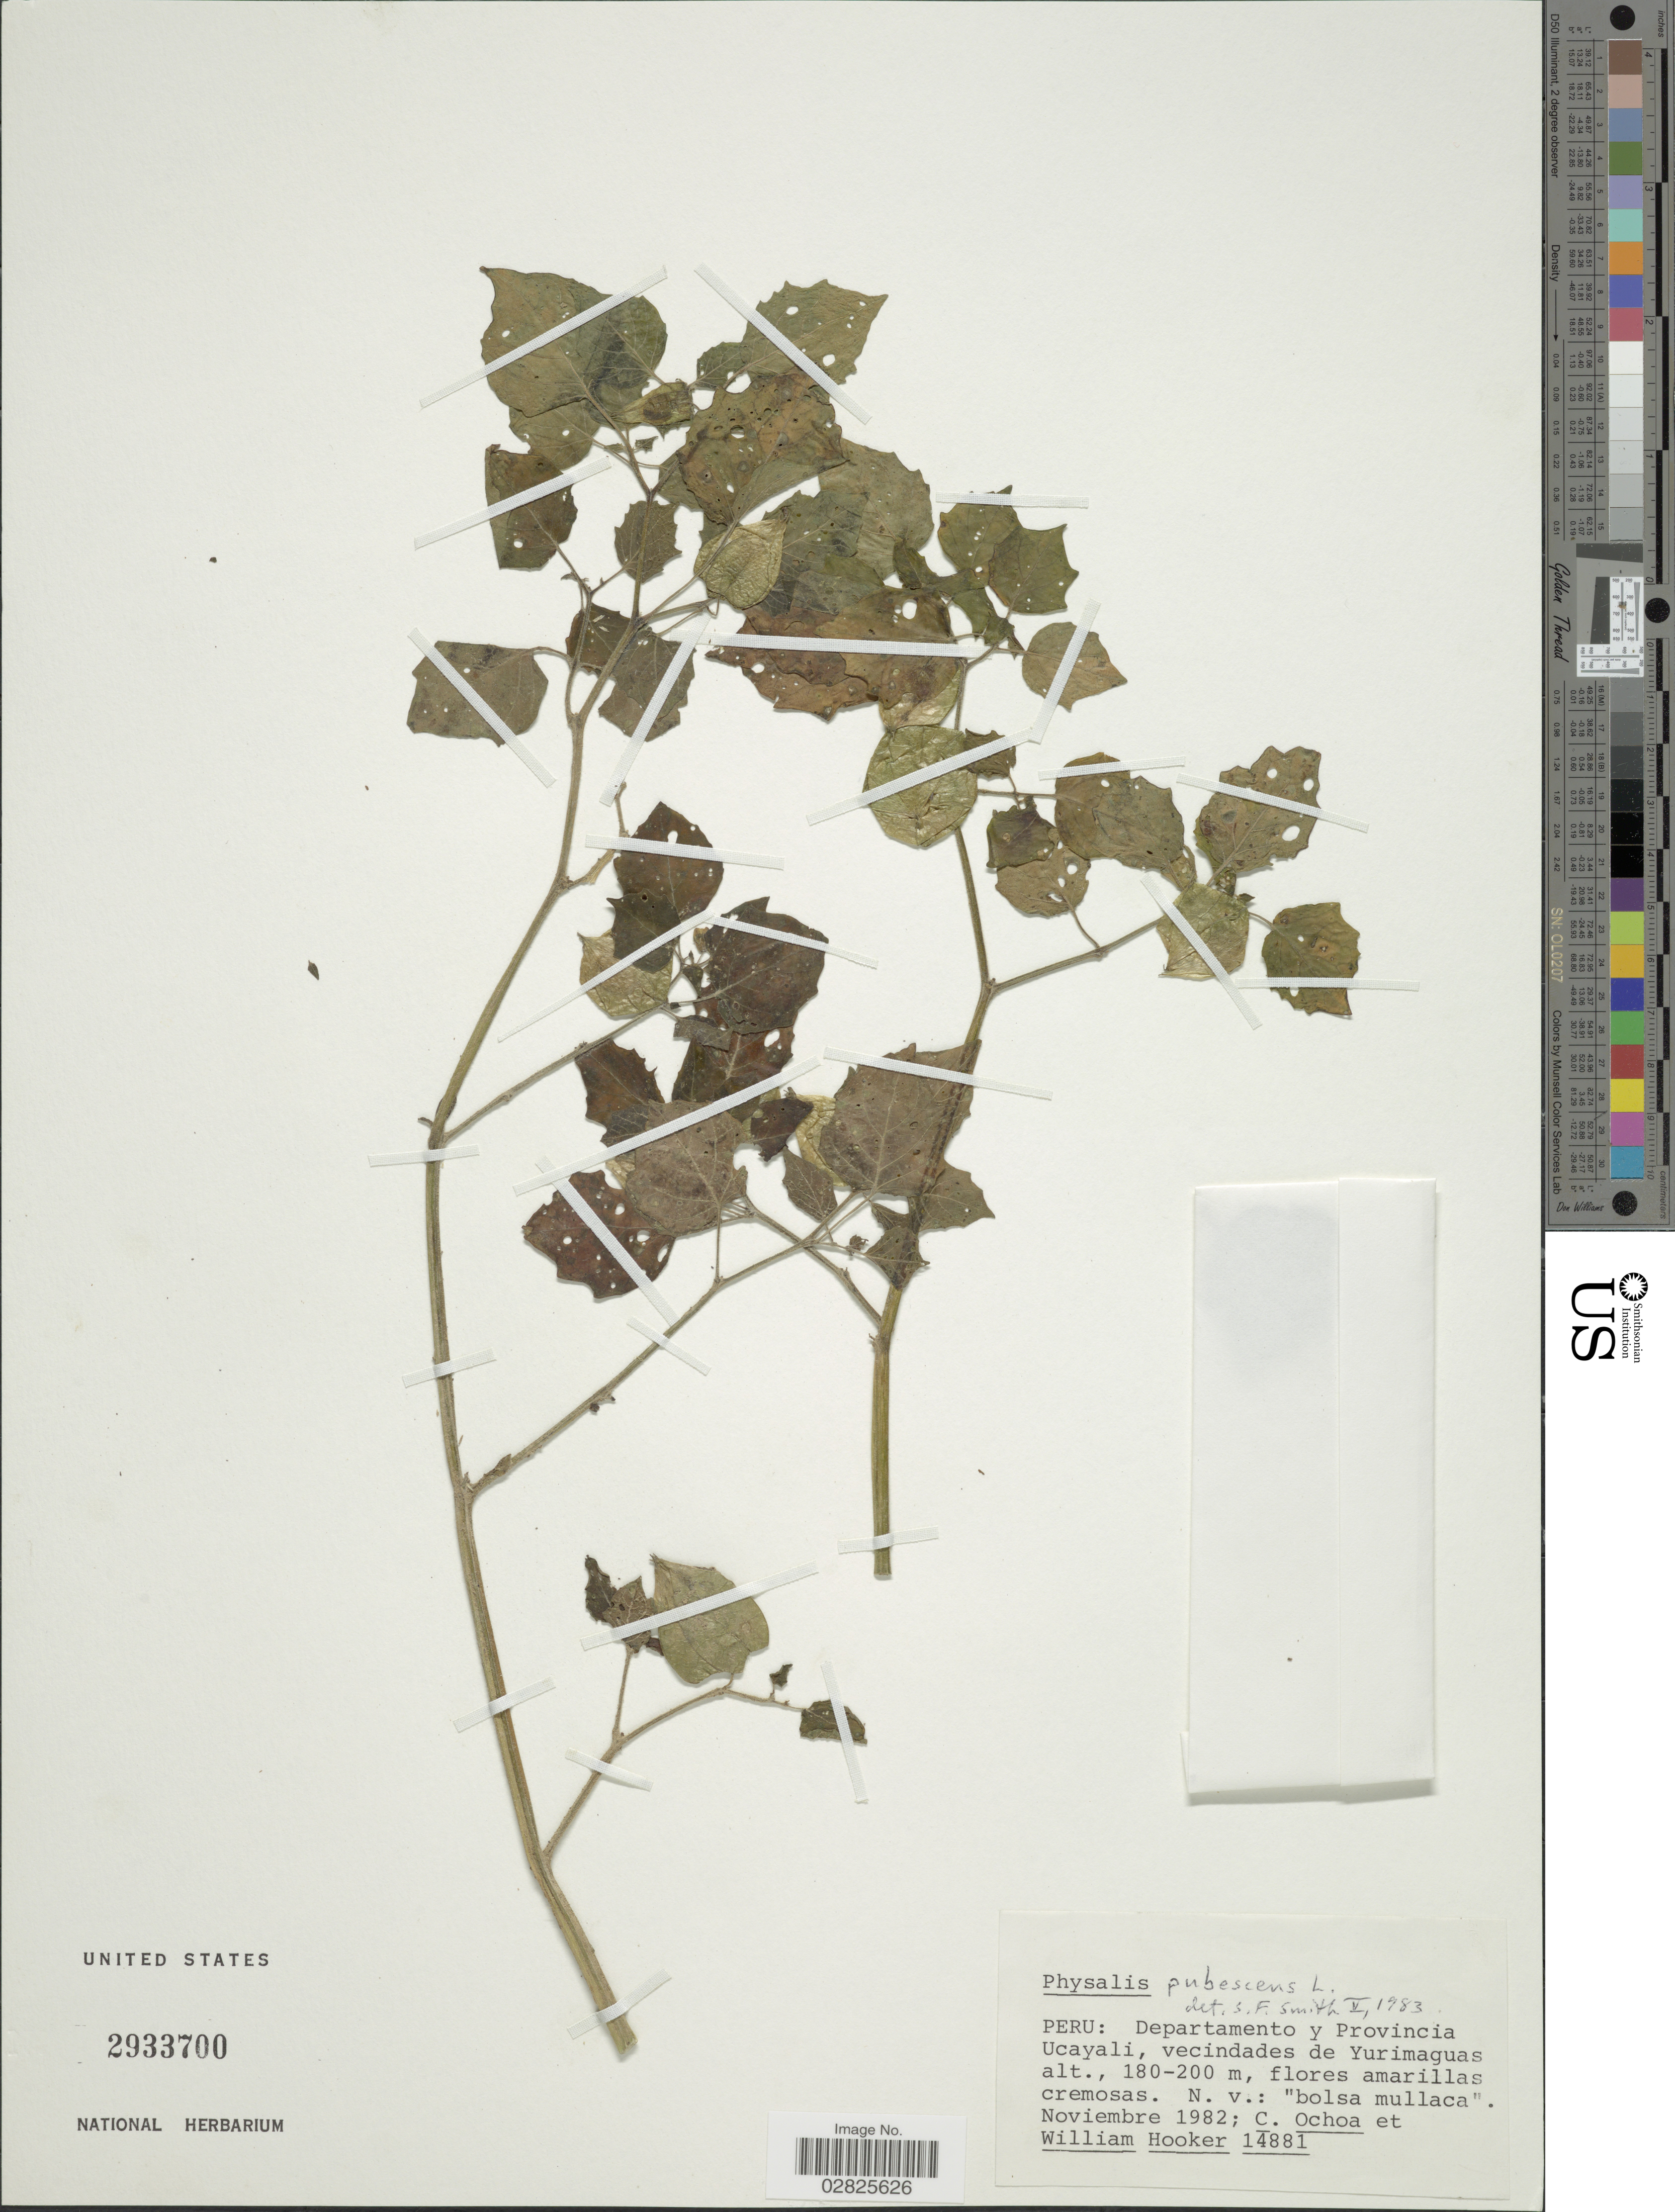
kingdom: Plantae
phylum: Tracheophyta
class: Magnoliopsida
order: Solanales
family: Solanaceae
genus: Physalis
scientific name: Physalis pubescens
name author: L.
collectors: C. Ochoa & W. Hooker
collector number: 14881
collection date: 1982-11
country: Peru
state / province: Ucayali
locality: Departamento y Provincia Ucayali, vecindades de Yurimaguas.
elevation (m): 180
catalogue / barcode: US 2933700